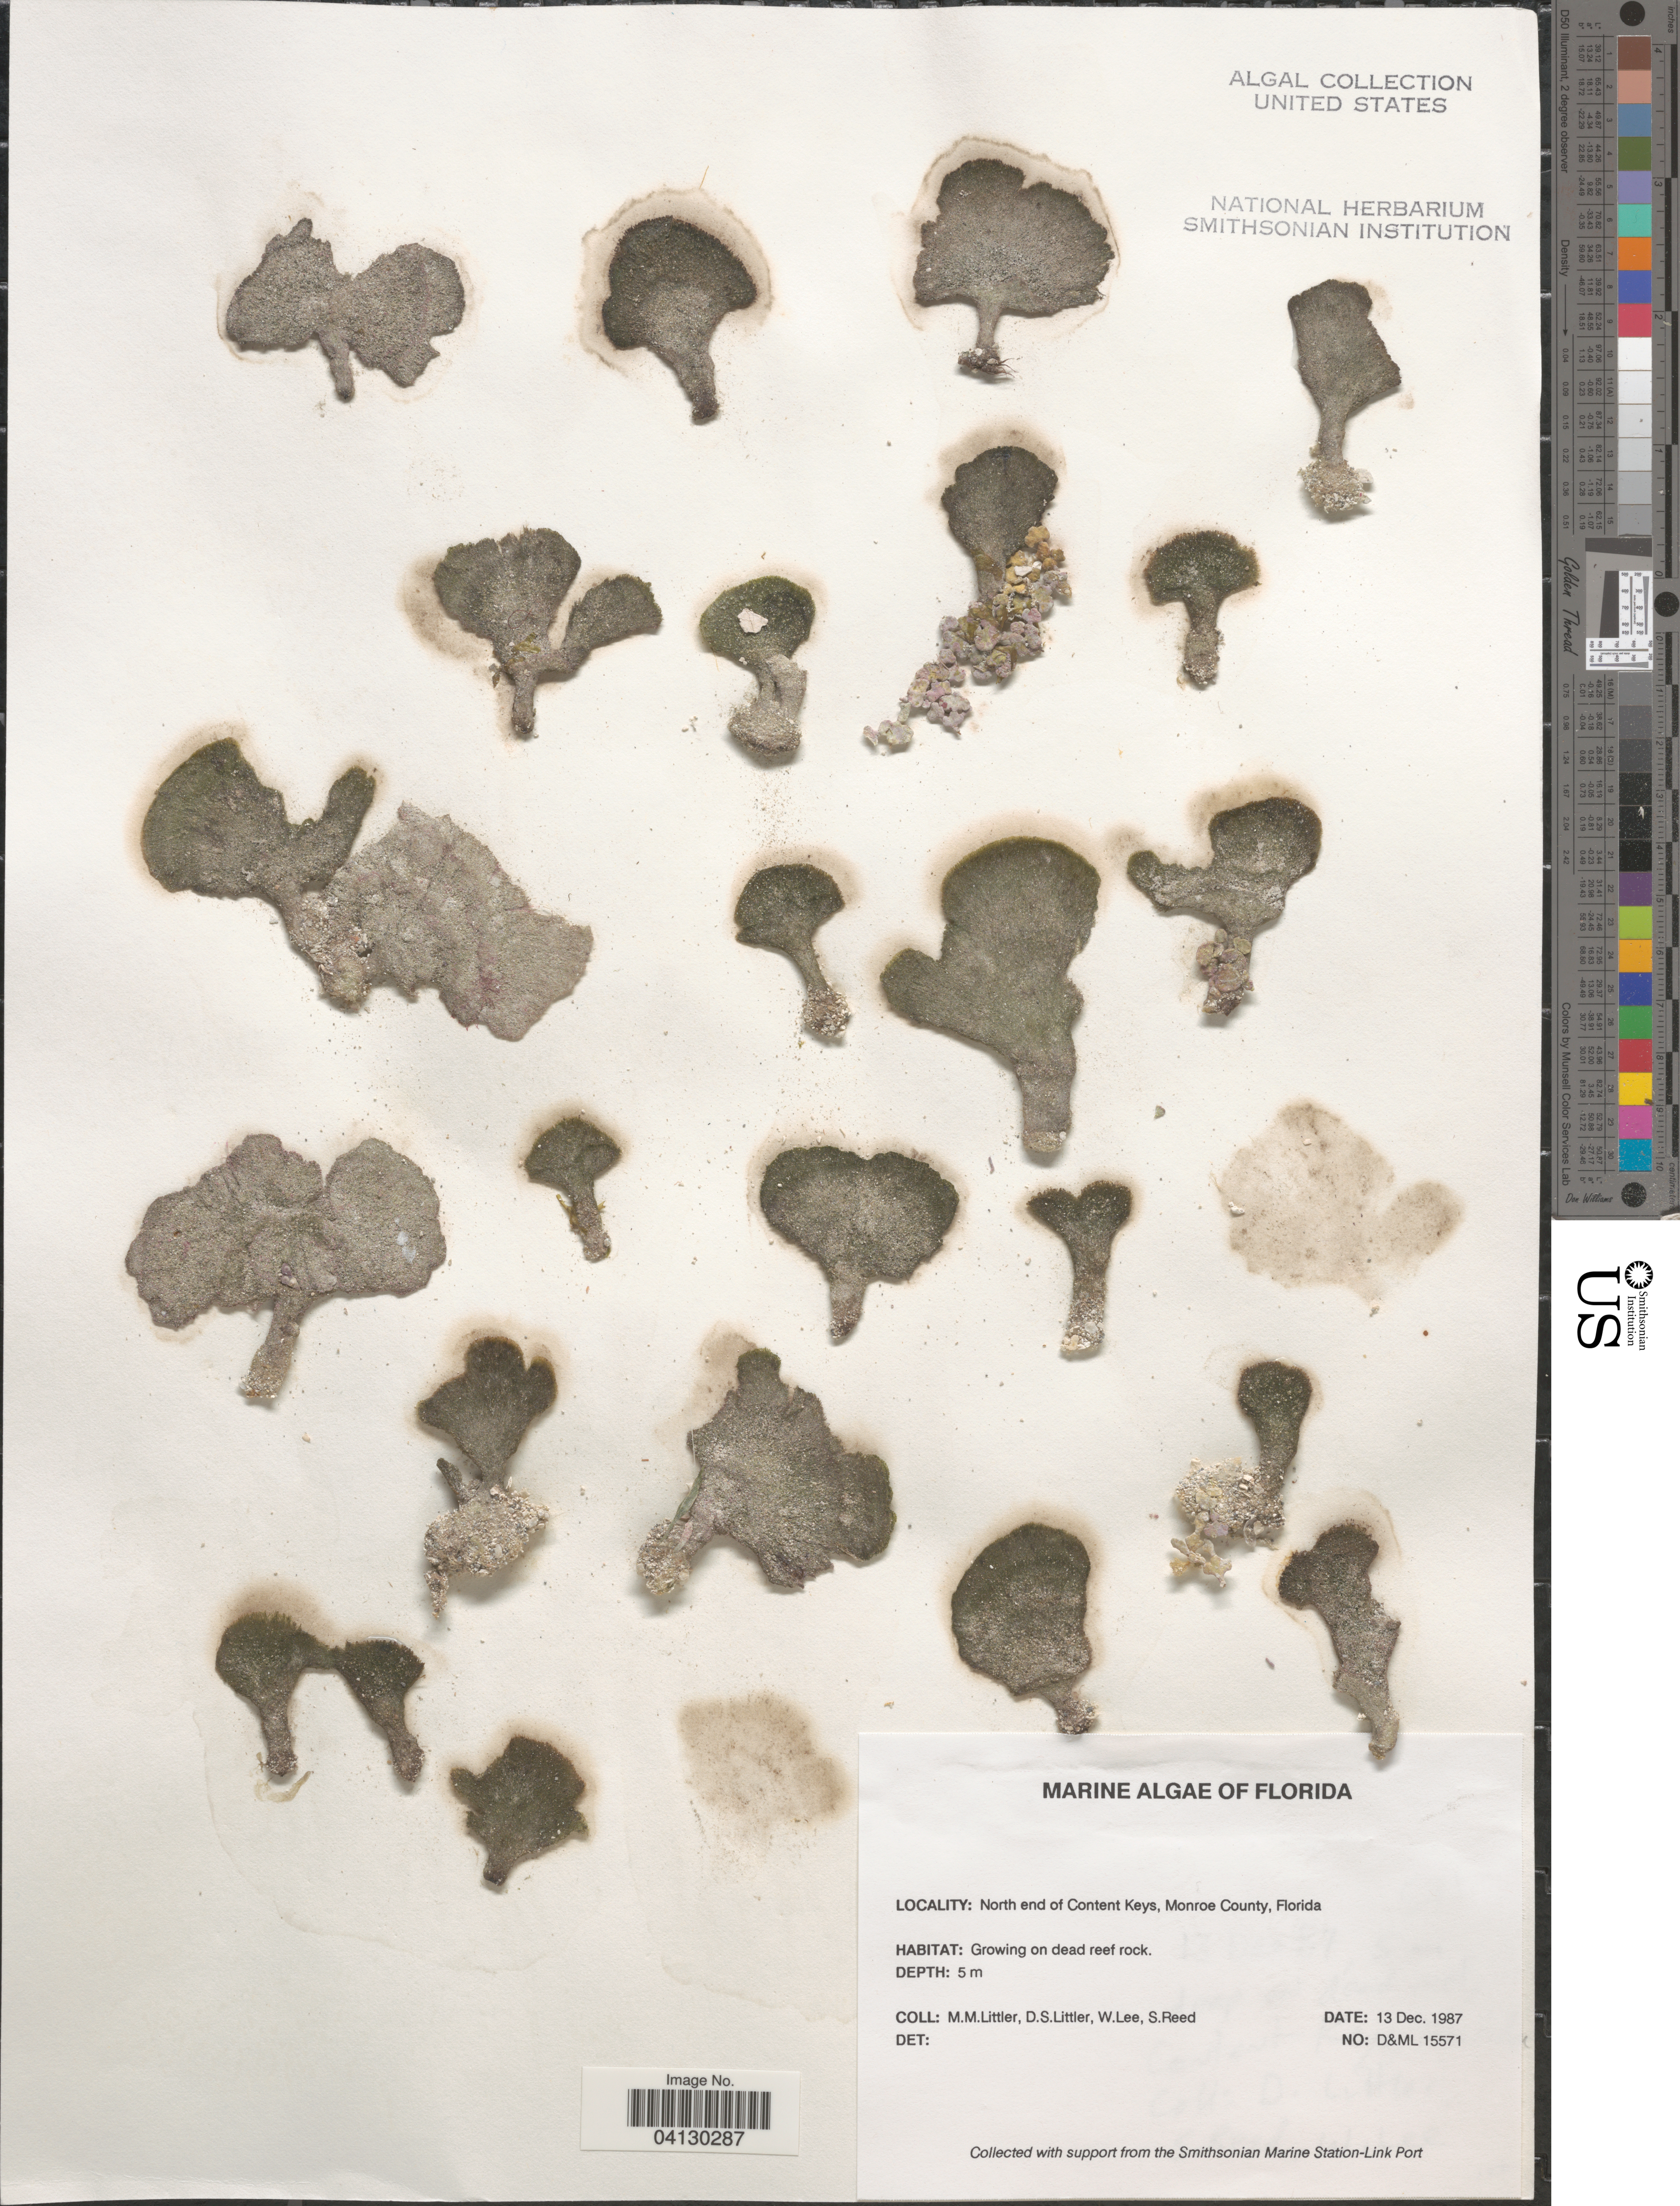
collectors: D. S. Littler, W. Lee & S. Reed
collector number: D&ML15571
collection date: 1987-12-13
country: United States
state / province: Florida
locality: North end of Content Keys, Monroe County.